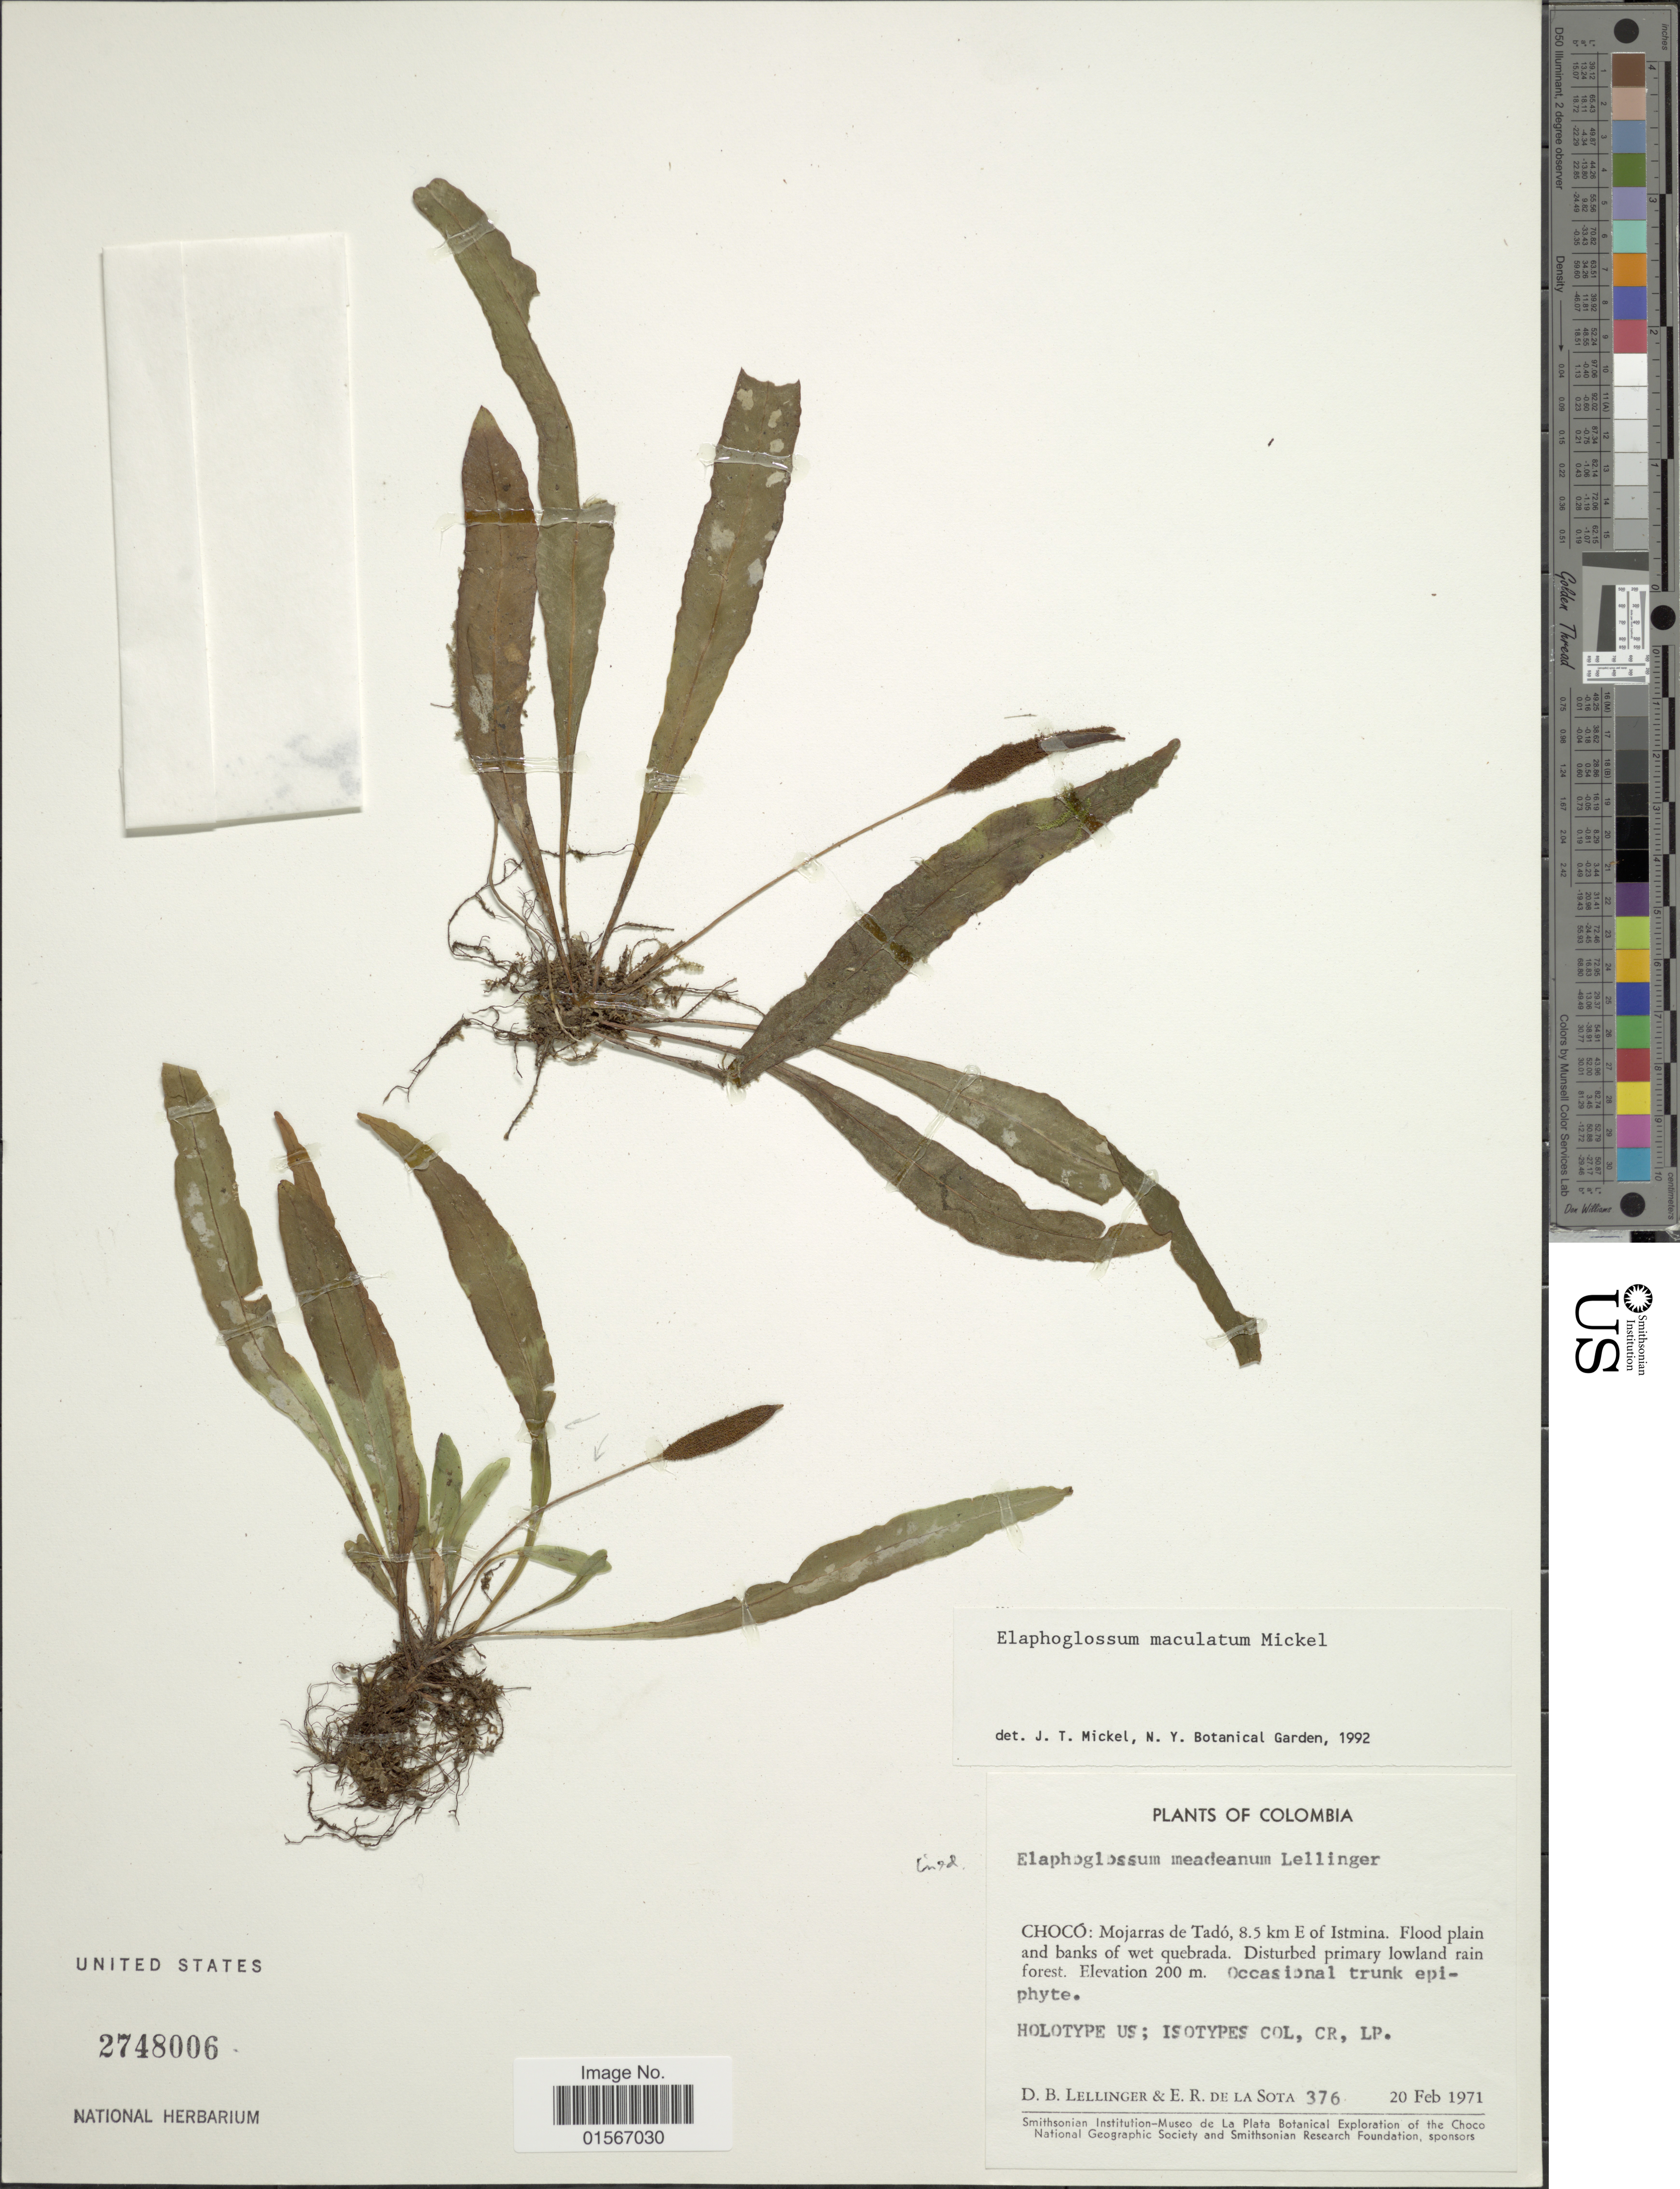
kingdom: Plantae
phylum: Tracheophyta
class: Polypodiopsida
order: Polypodiales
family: Dryopteridaceae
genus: Elaphoglossum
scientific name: Elaphoglossum maculatum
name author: Mickel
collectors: D. B. Lellinger & E. R. de la Sota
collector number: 376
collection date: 1971-02-20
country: Colombia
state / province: Chocó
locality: Mojarras de Tadó, 8.5 km E of Istmina. Flood plain and banks of wet qeubrada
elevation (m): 200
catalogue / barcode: US 2748006